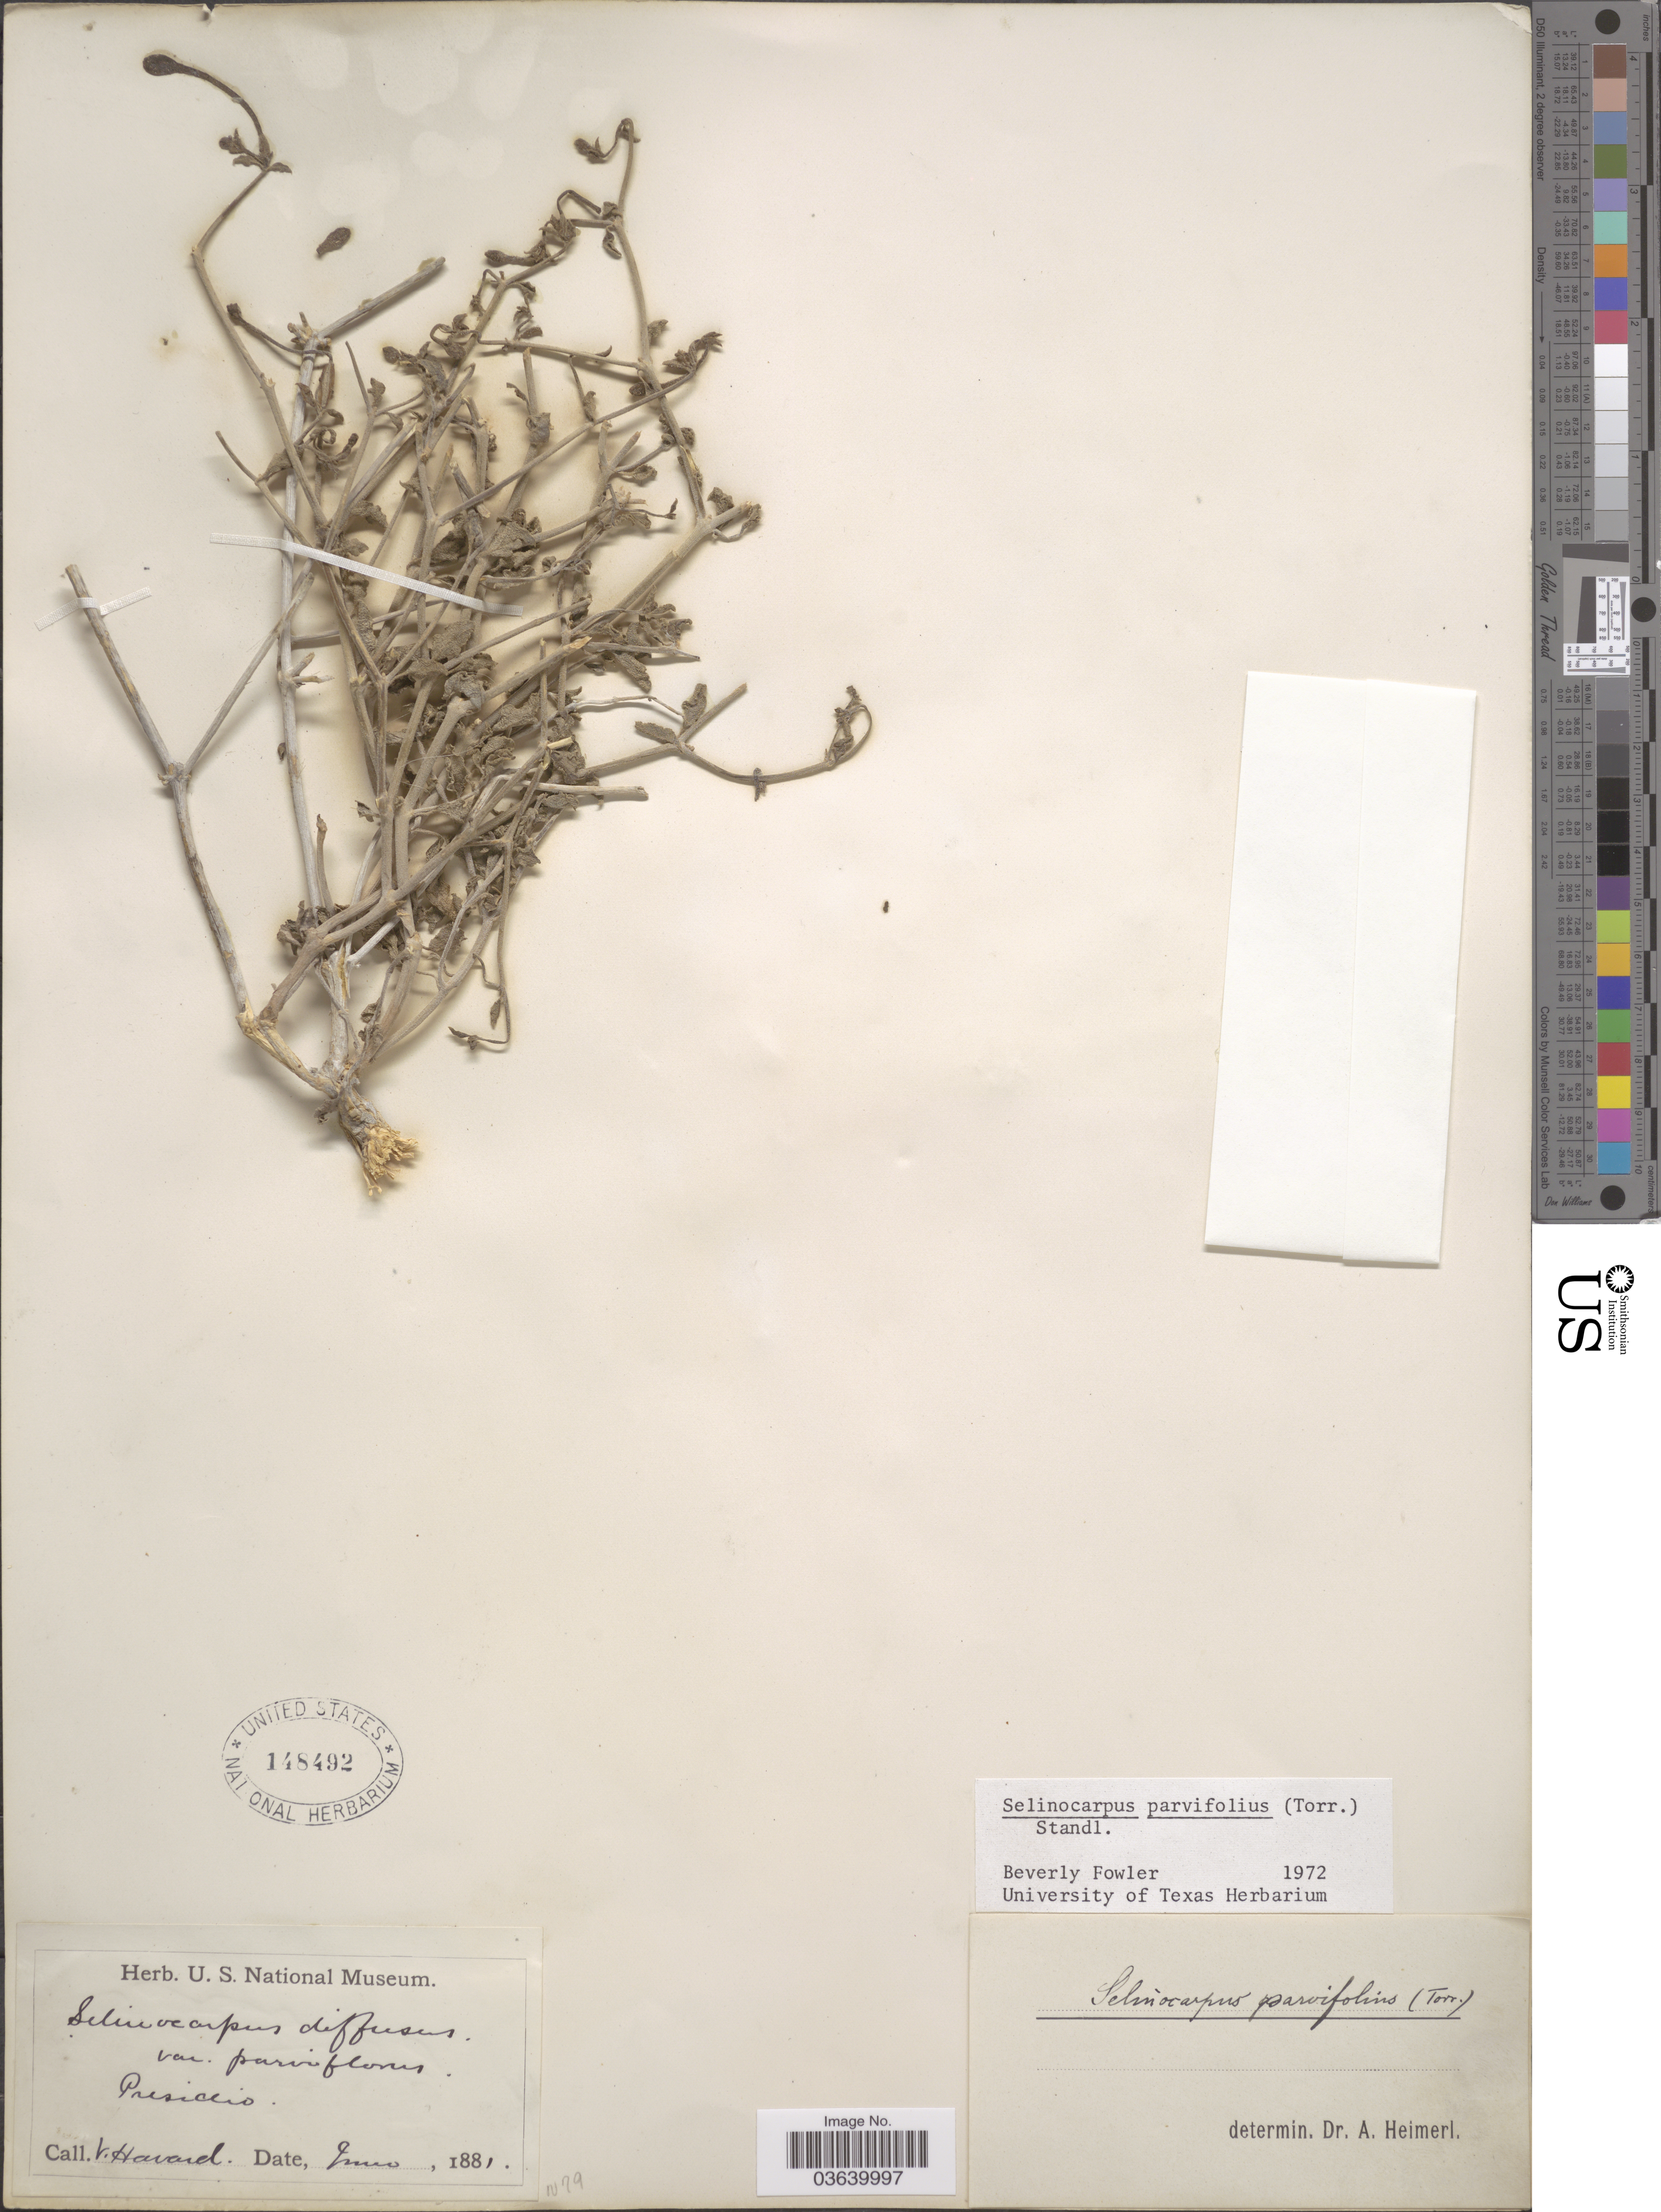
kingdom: Plantae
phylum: Tracheophyta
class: Magnoliopsida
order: Caryophyllales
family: Nyctaginaceae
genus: Acleisanthes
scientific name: Acleisanthes parvifolia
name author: (Torr.) R.A. Levin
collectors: V. Havard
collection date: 1881-06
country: United States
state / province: Texas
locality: Presidio.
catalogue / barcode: US 148492